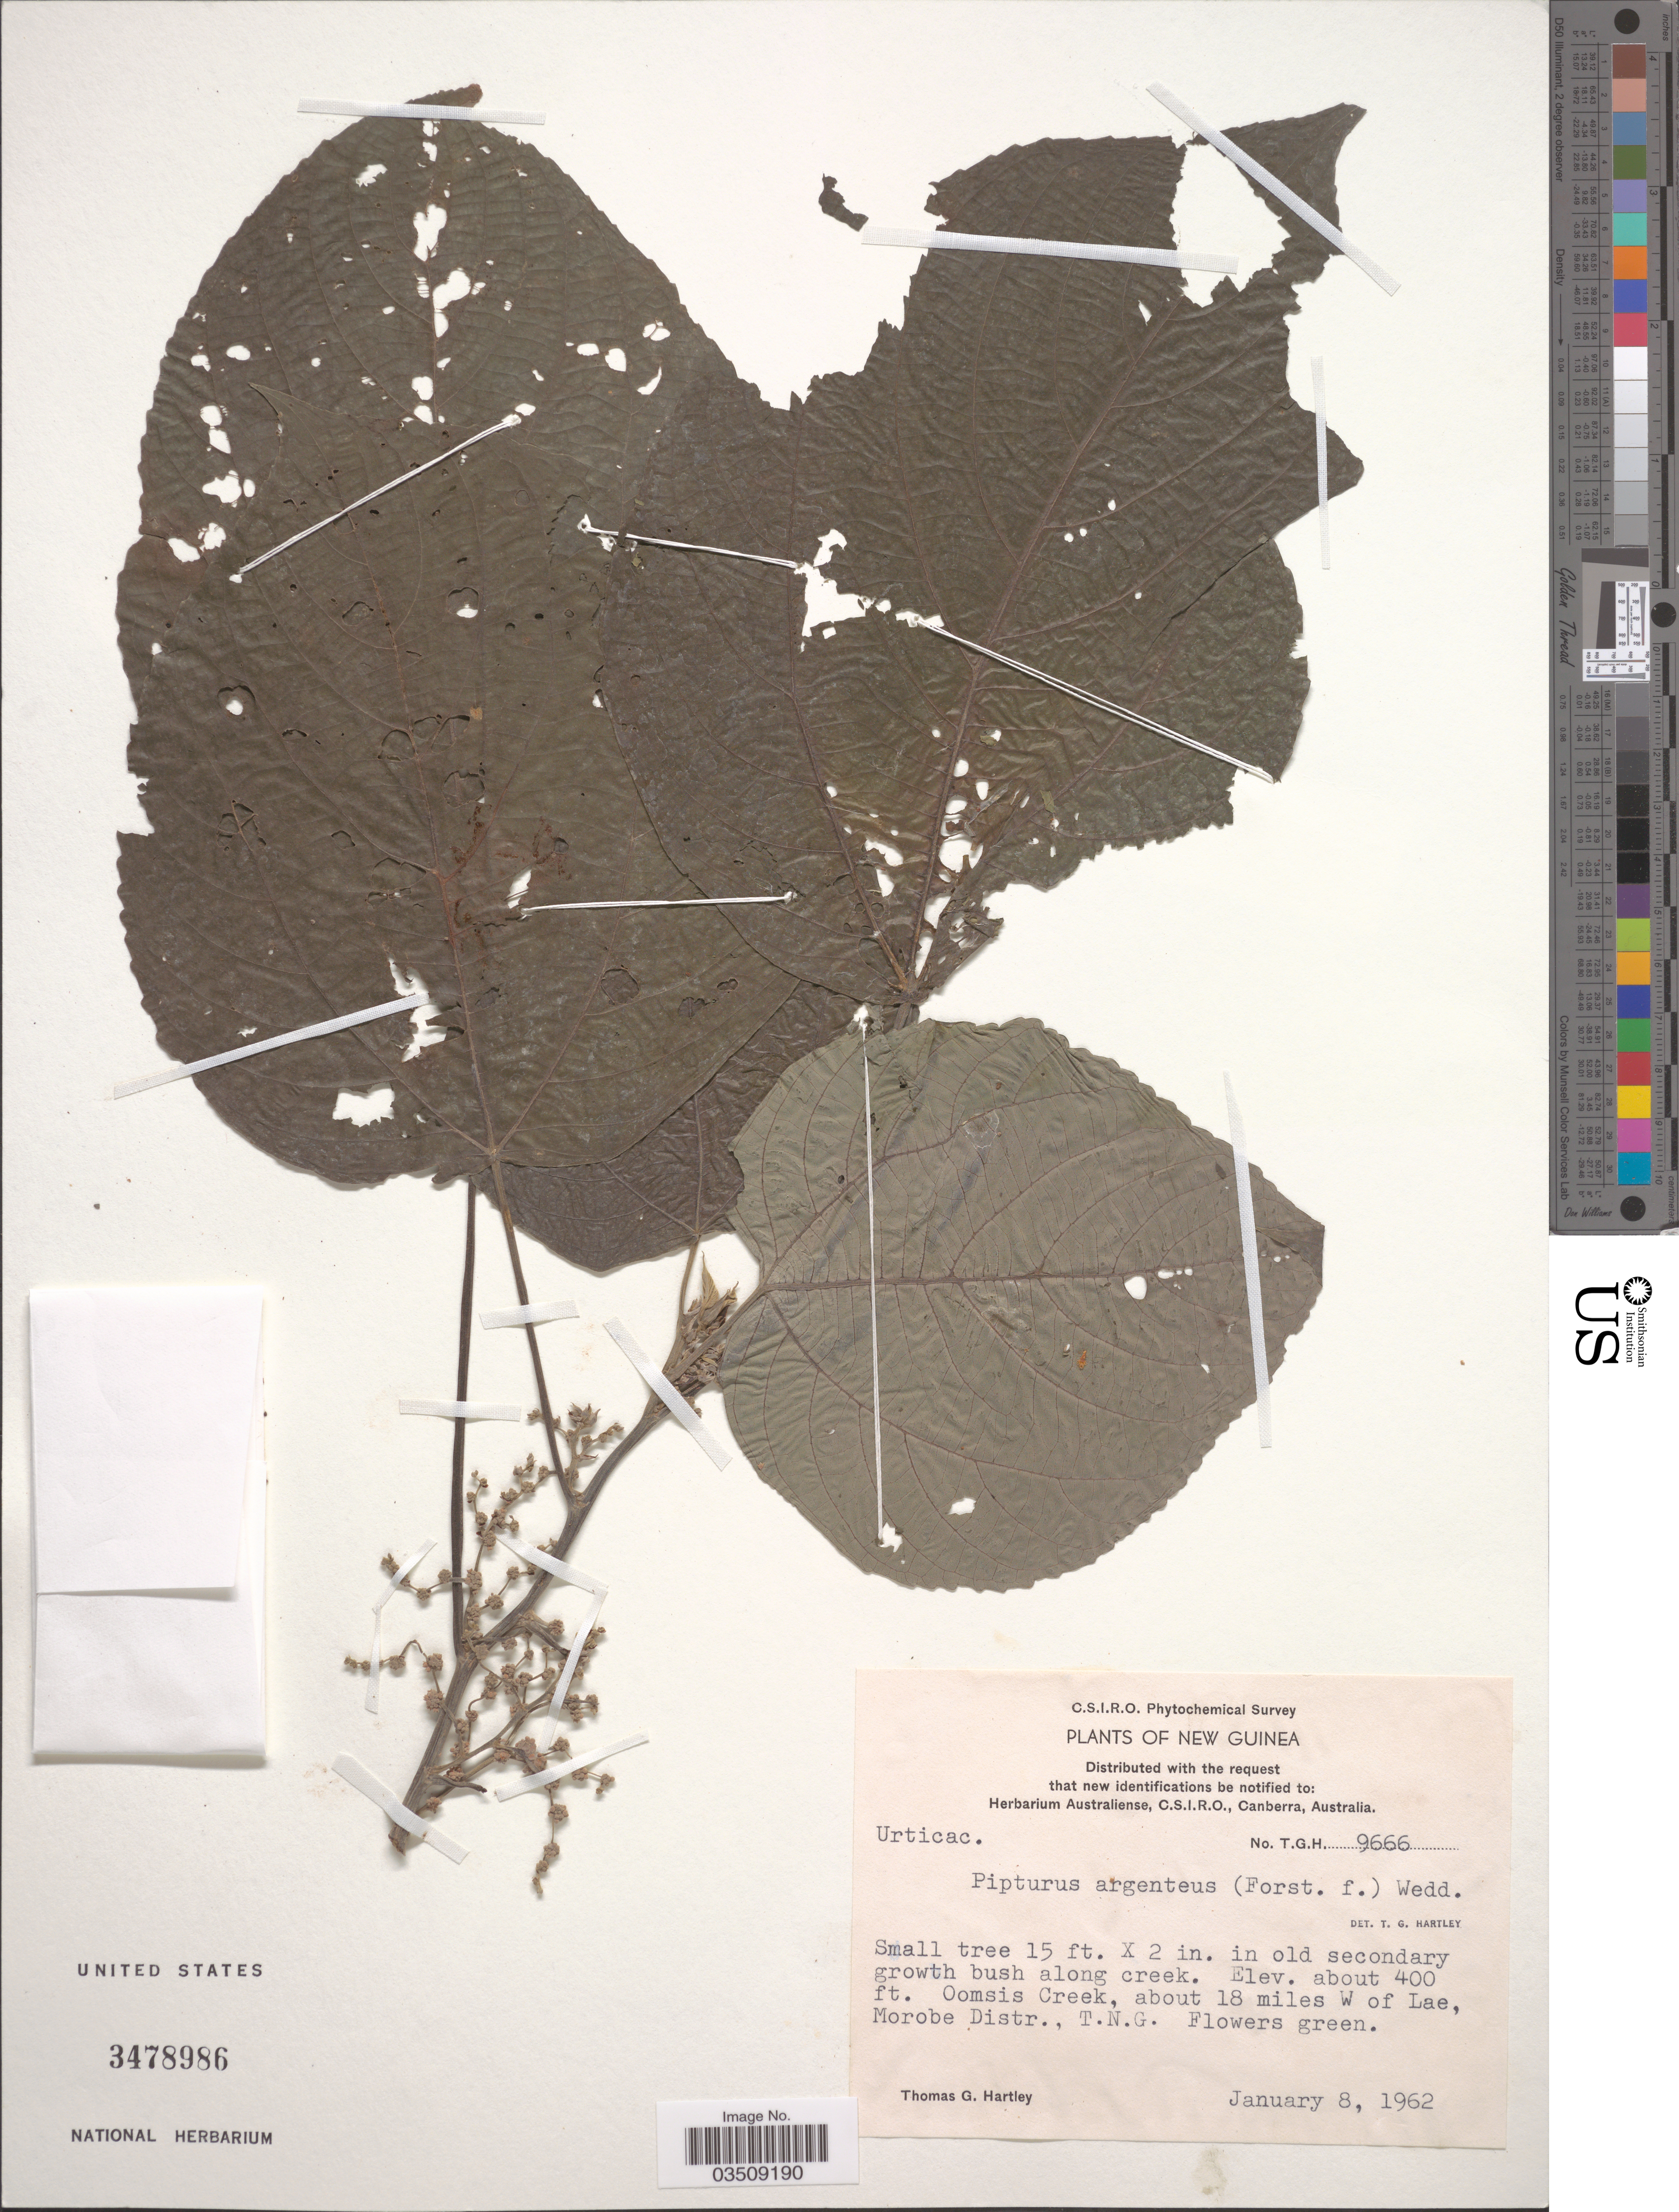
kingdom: Plantae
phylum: Tracheophyta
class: Magnoliopsida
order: Rosales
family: Urticaceae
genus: Pipturus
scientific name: Pipturus argenteus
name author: (G. Forst.) Wedd.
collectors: T. G. Hartley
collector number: TGH9666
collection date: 1962-01-08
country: Papua New Guinea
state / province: Morobe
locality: New Guinea. Oomsis Creek, about 18 miles W of Lae, Morobe Distr., T.N.G.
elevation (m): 122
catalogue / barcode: US 3478986